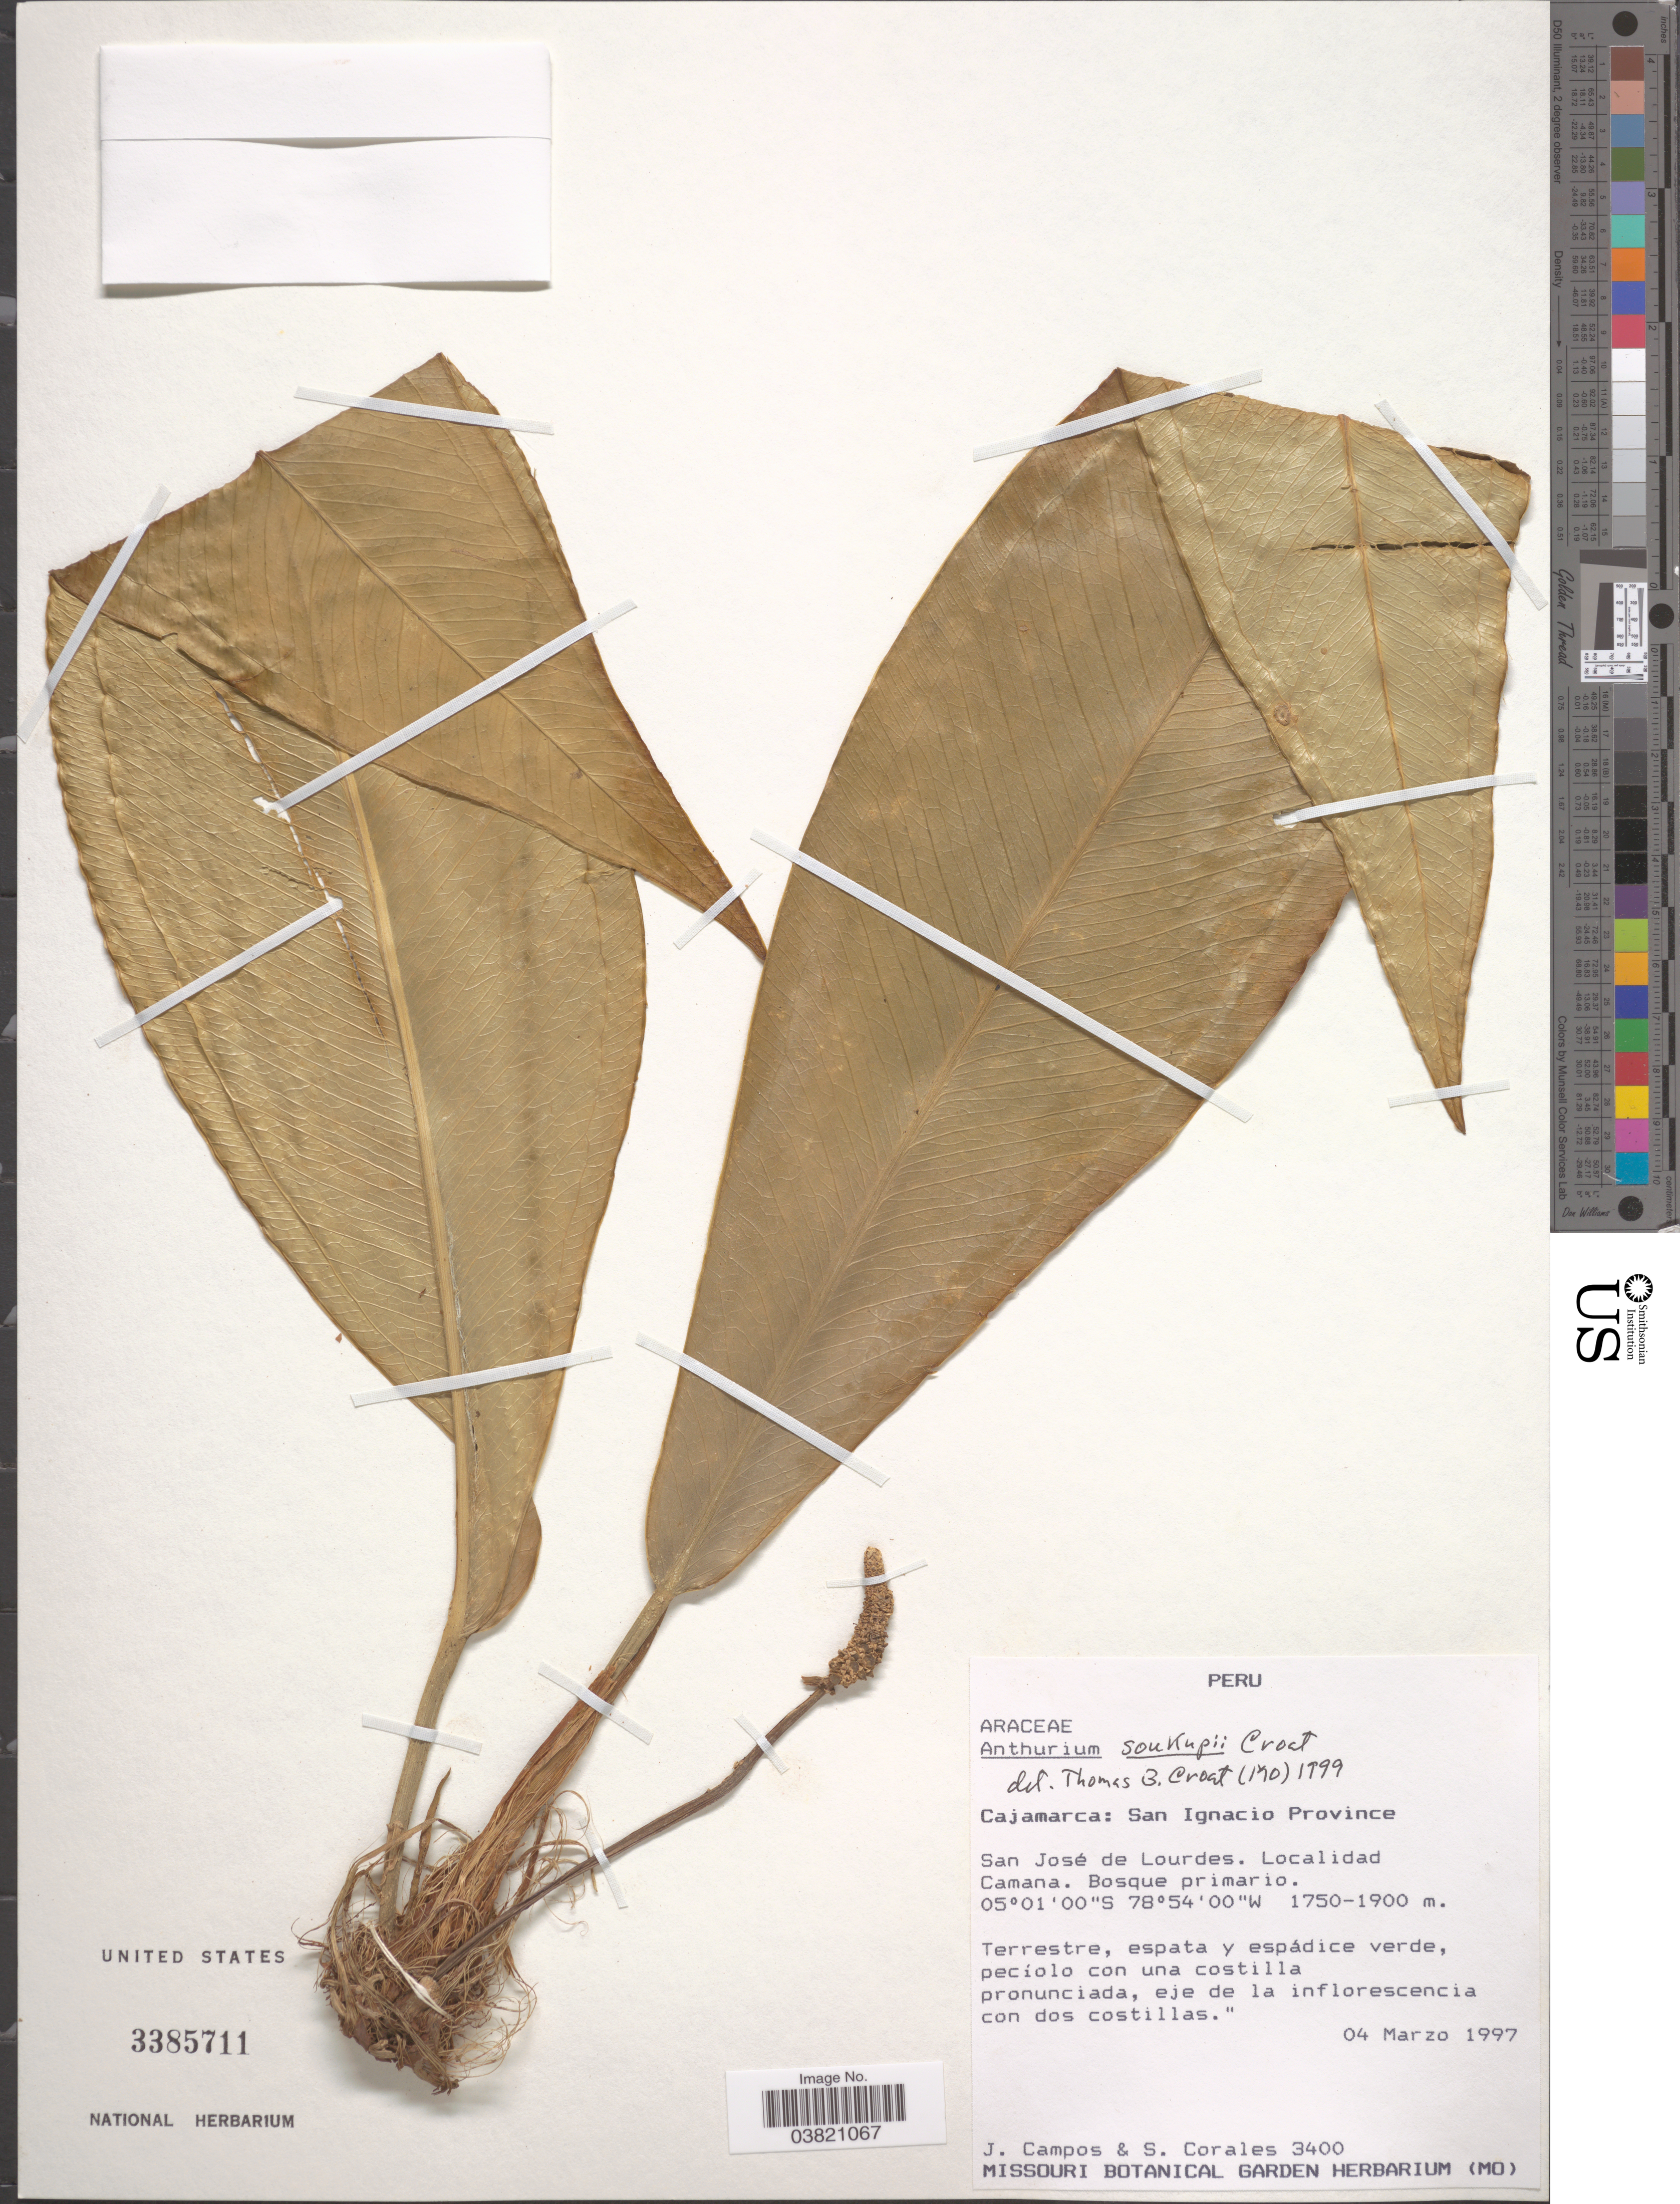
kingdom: Plantae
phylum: Tracheophyta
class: Liliopsida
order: Alismatales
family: Araceae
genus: Anthurium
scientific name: Anthurium soukupii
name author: Croat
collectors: J. Campos & S. Corales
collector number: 3400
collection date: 1997-03-04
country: Peru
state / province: Cajamarca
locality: San Ignacio Province. San José de Lourdes. Localidad Camana.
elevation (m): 1750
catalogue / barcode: US 3385711